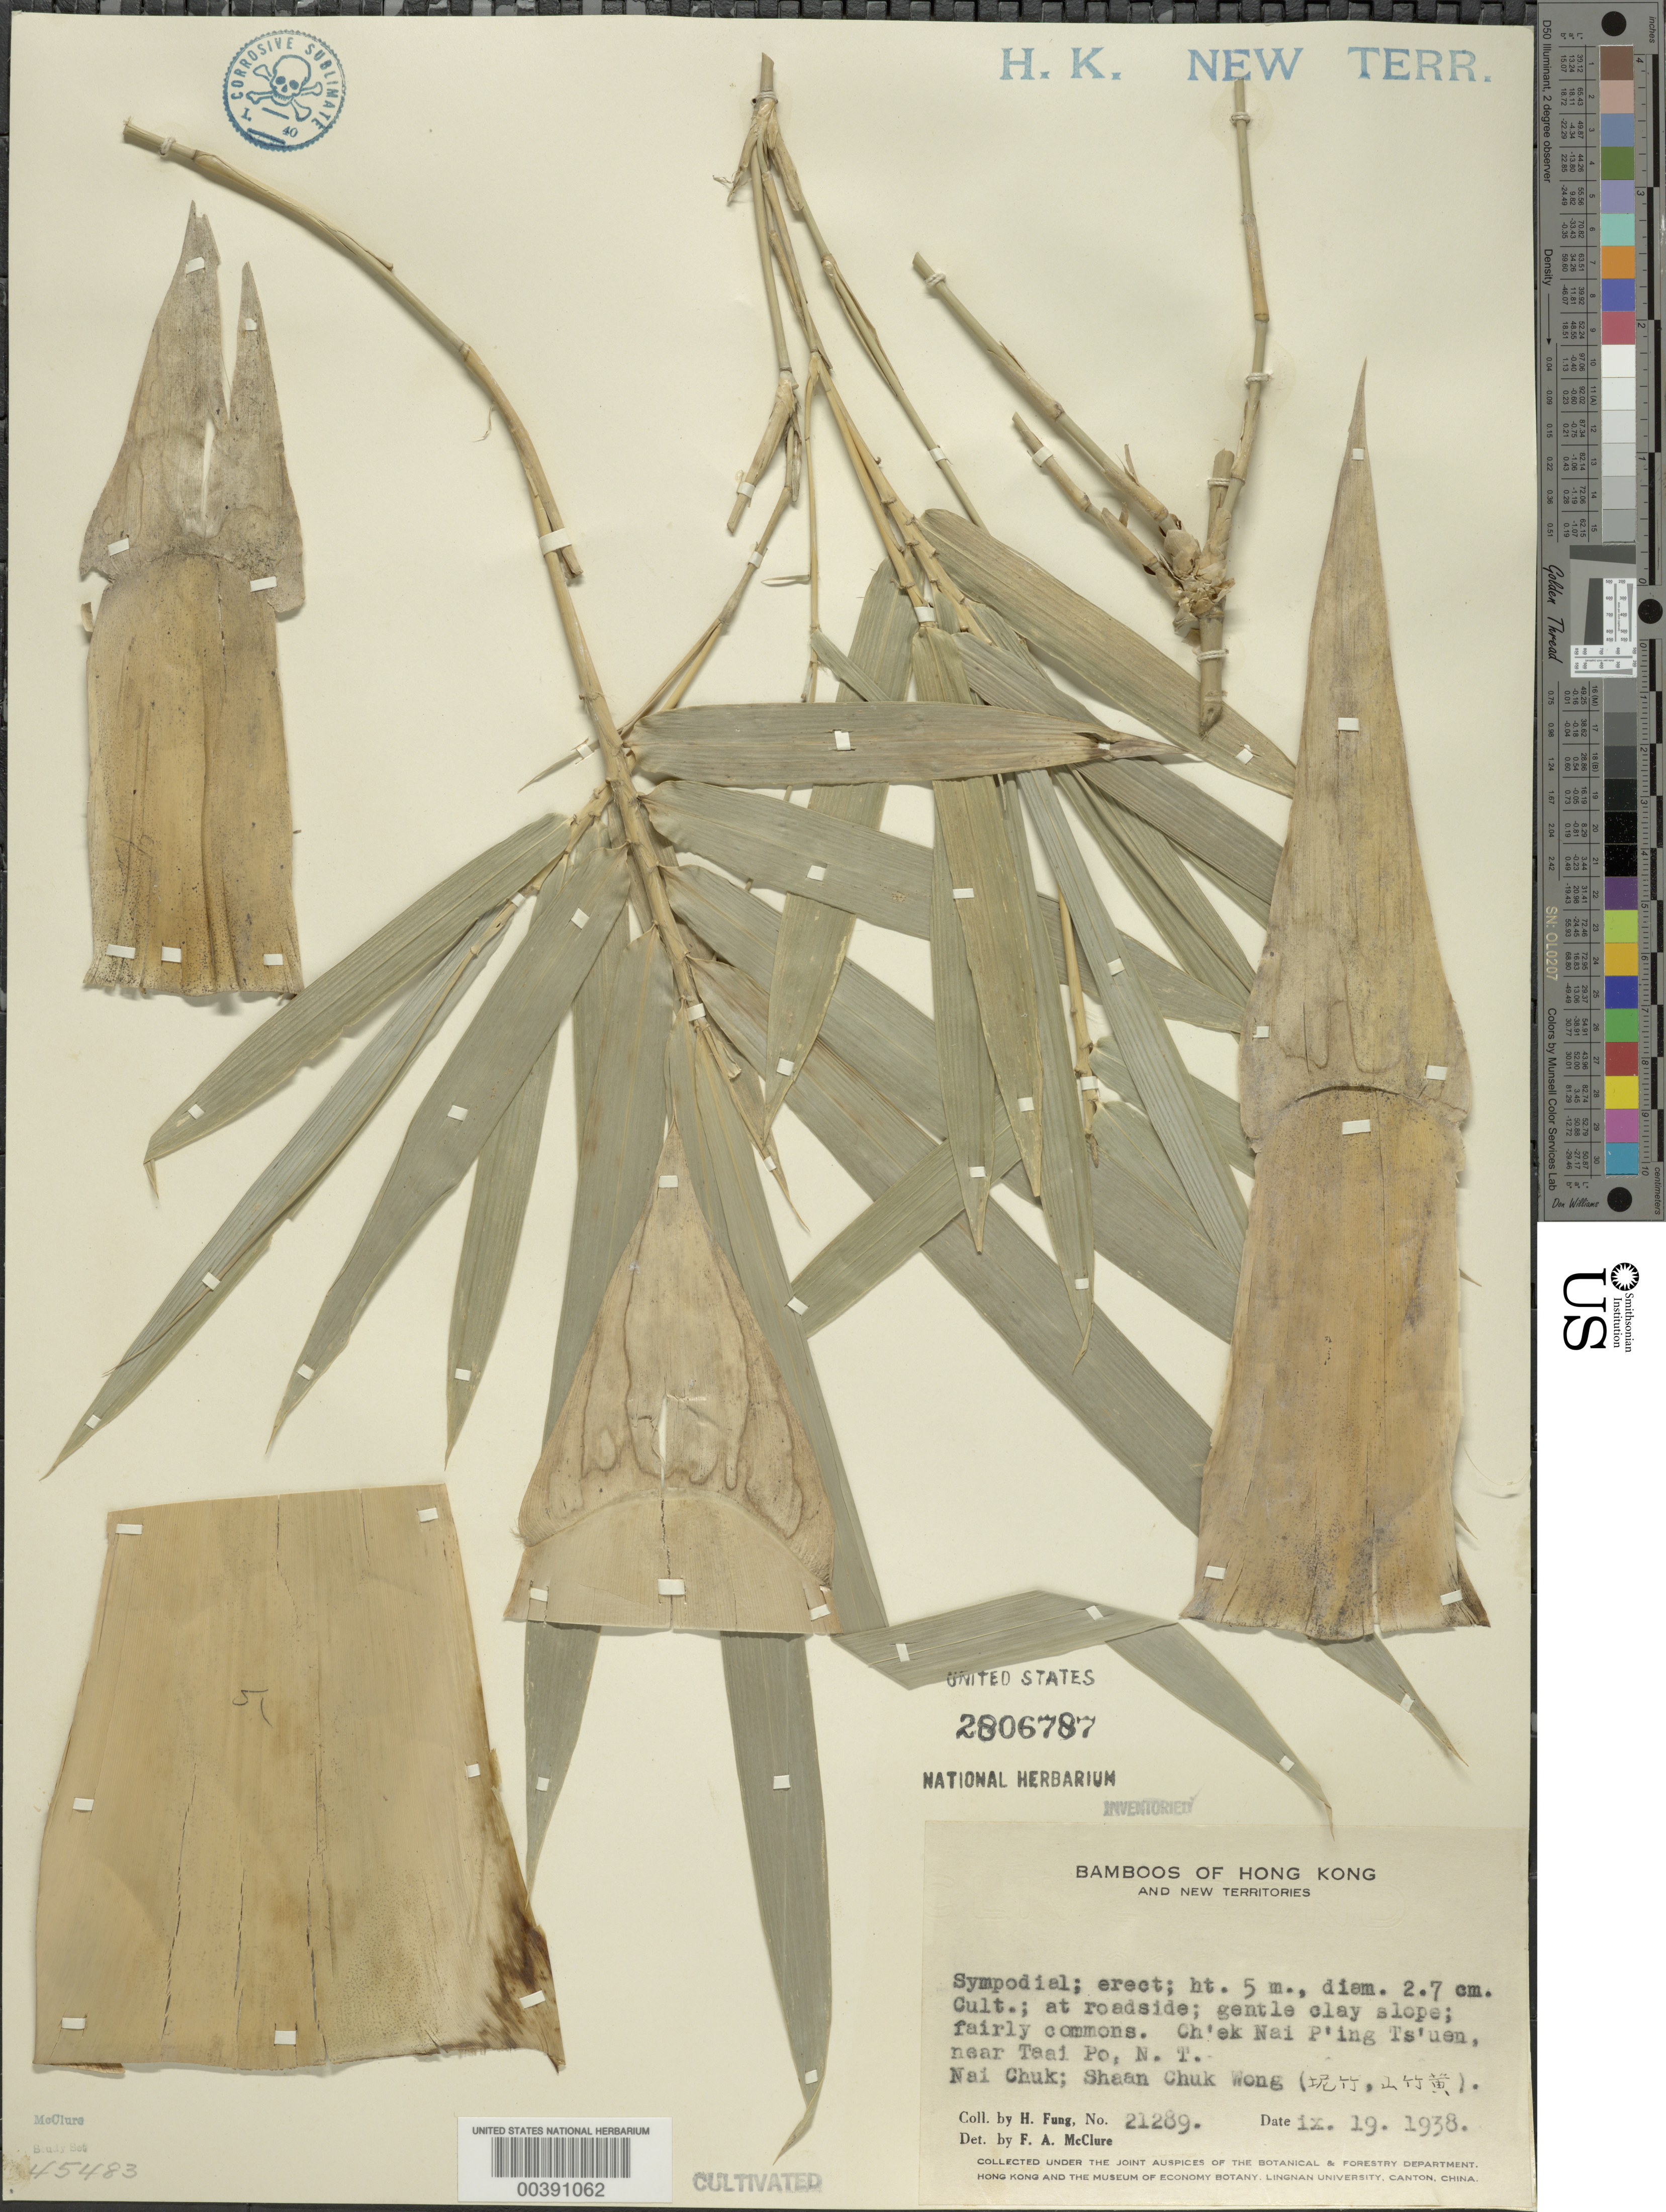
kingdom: Plantae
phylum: Tracheophyta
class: Liliopsida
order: Poales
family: Poaceae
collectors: H. L. Fung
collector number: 21289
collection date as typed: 19 Sep 1938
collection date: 1938-09-19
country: China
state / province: Hong Kong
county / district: New Territories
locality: Taai po, ch'ek nai p'ing ts'uen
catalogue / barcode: US 2806787